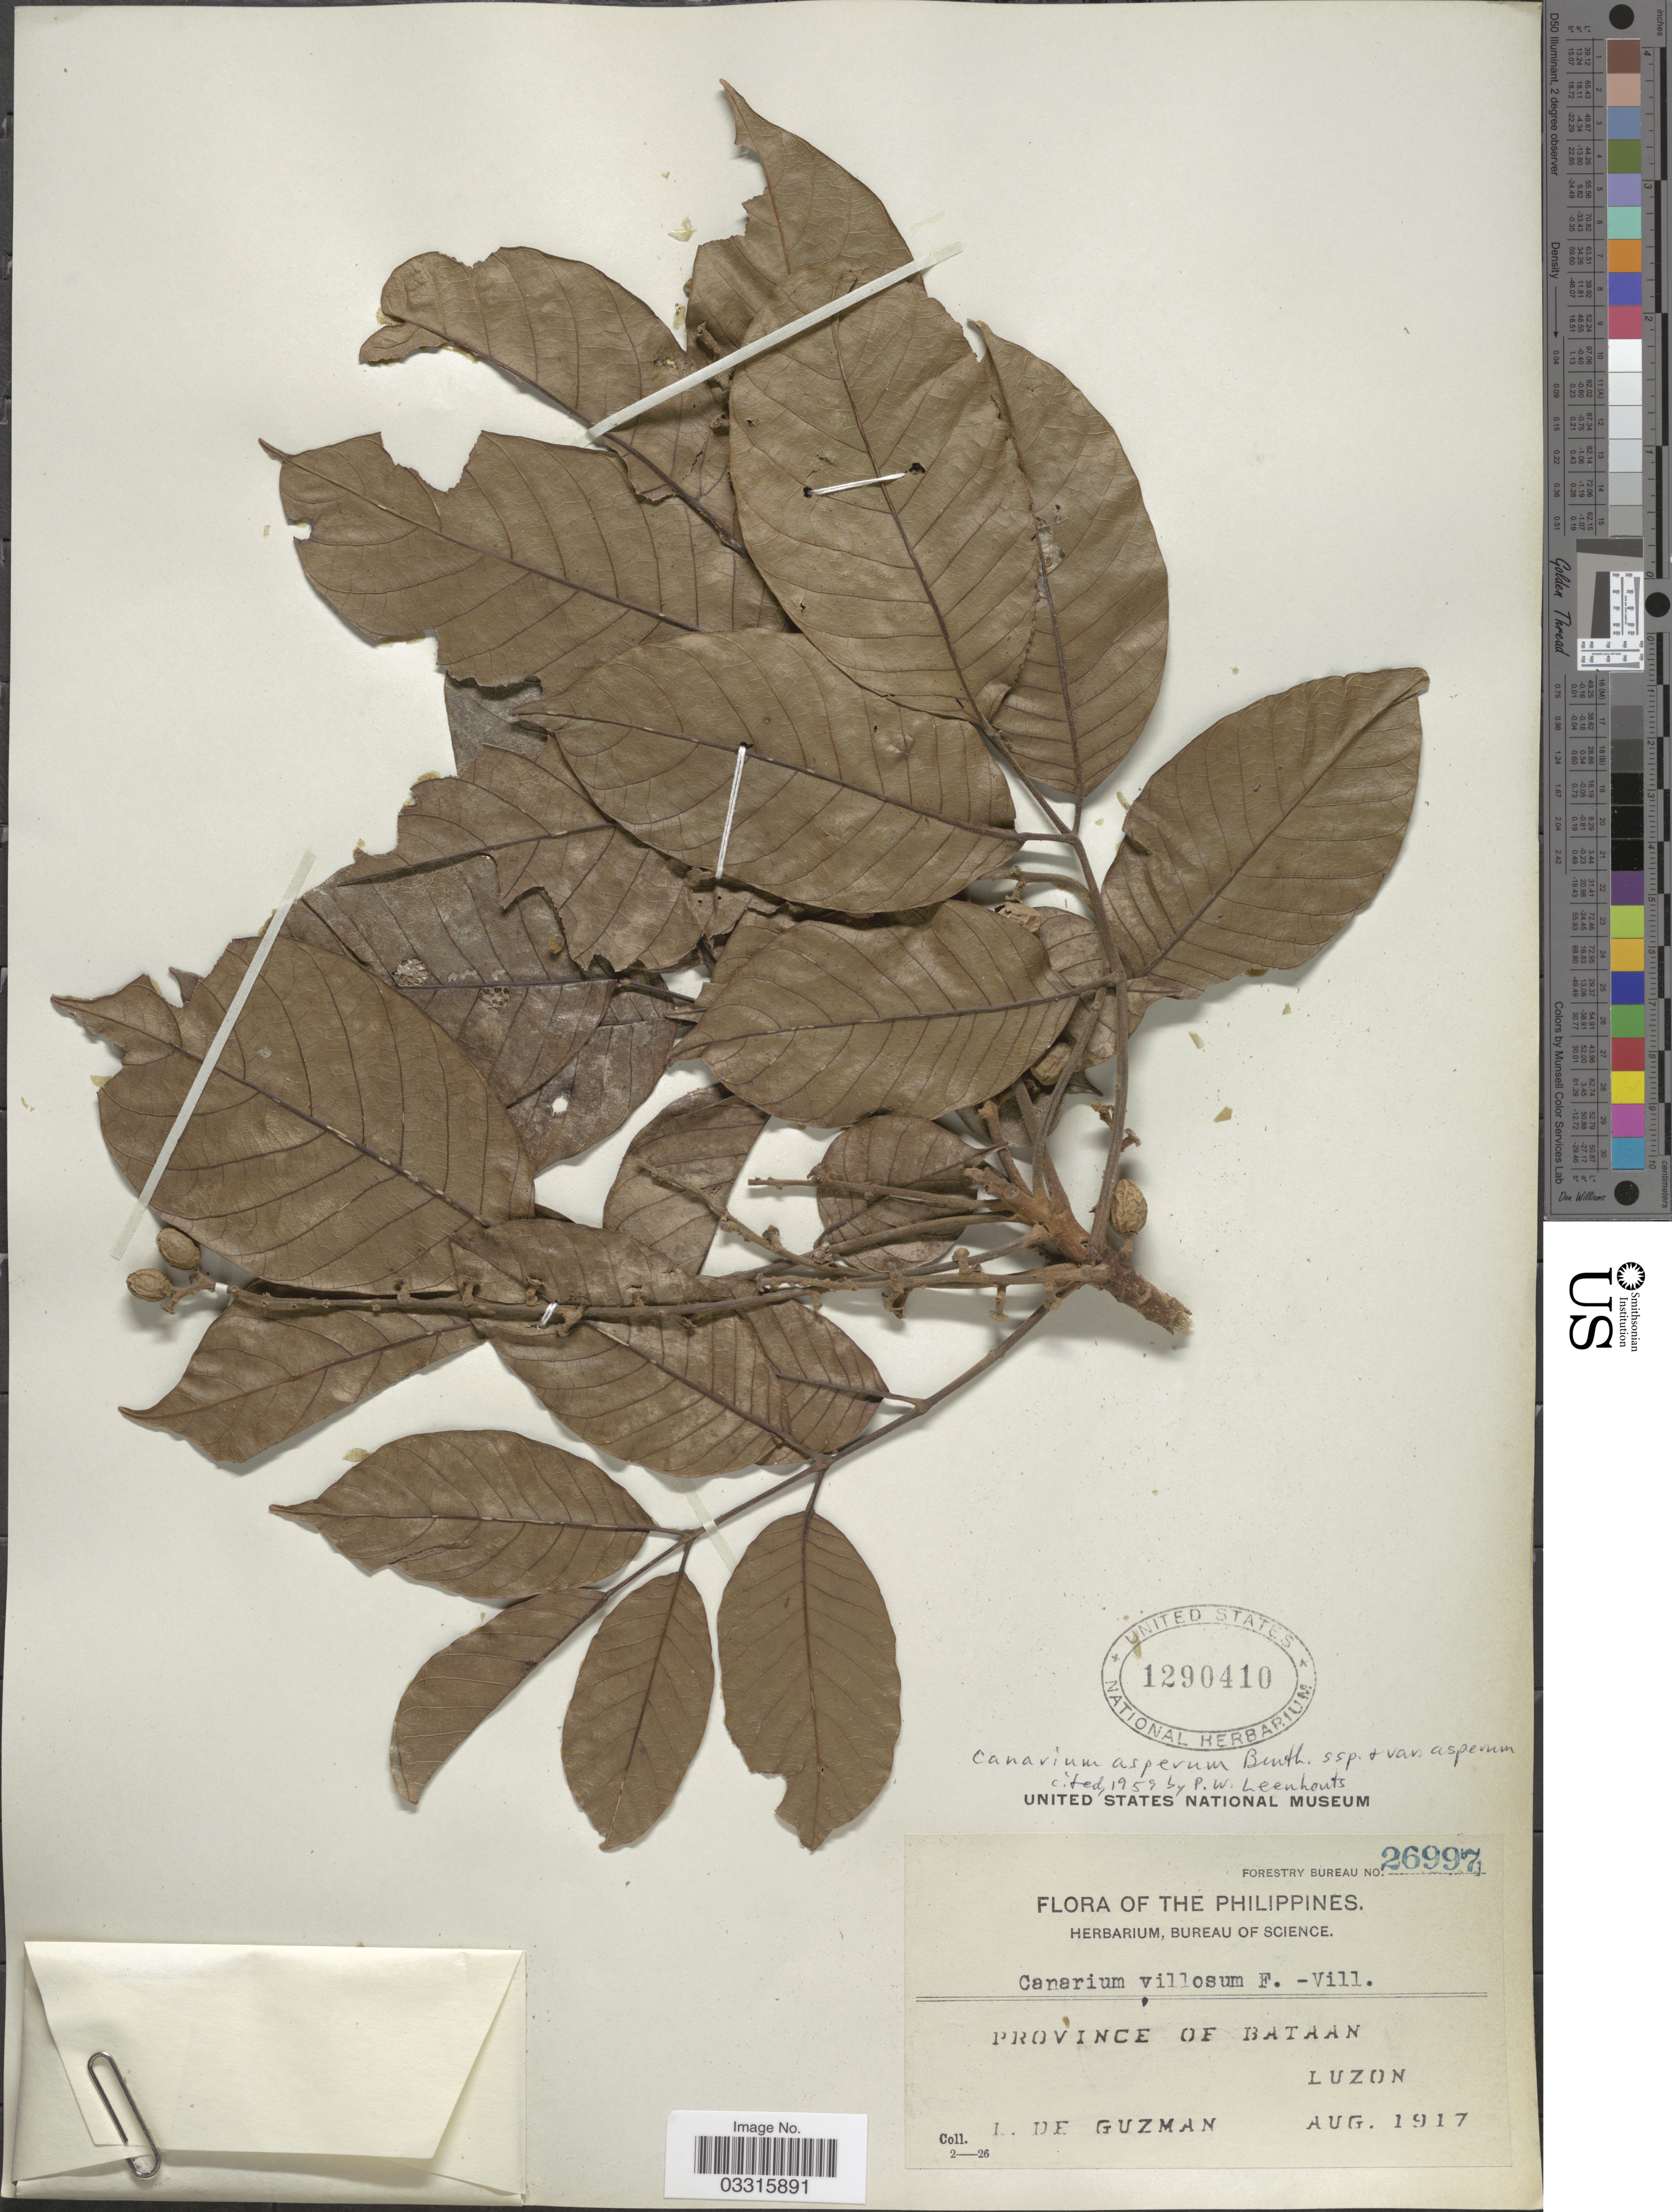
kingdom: Plantae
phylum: Tracheophyta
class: Magnoliopsida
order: Sapindales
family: Burseraceae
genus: Canarium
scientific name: Canarium asperum subsp. asperum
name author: Benth.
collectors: L. De Guzman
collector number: Forestry Bureau 26997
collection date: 1917-08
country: Philippines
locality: Province of Bataan, Luzon.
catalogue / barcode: US 1290410